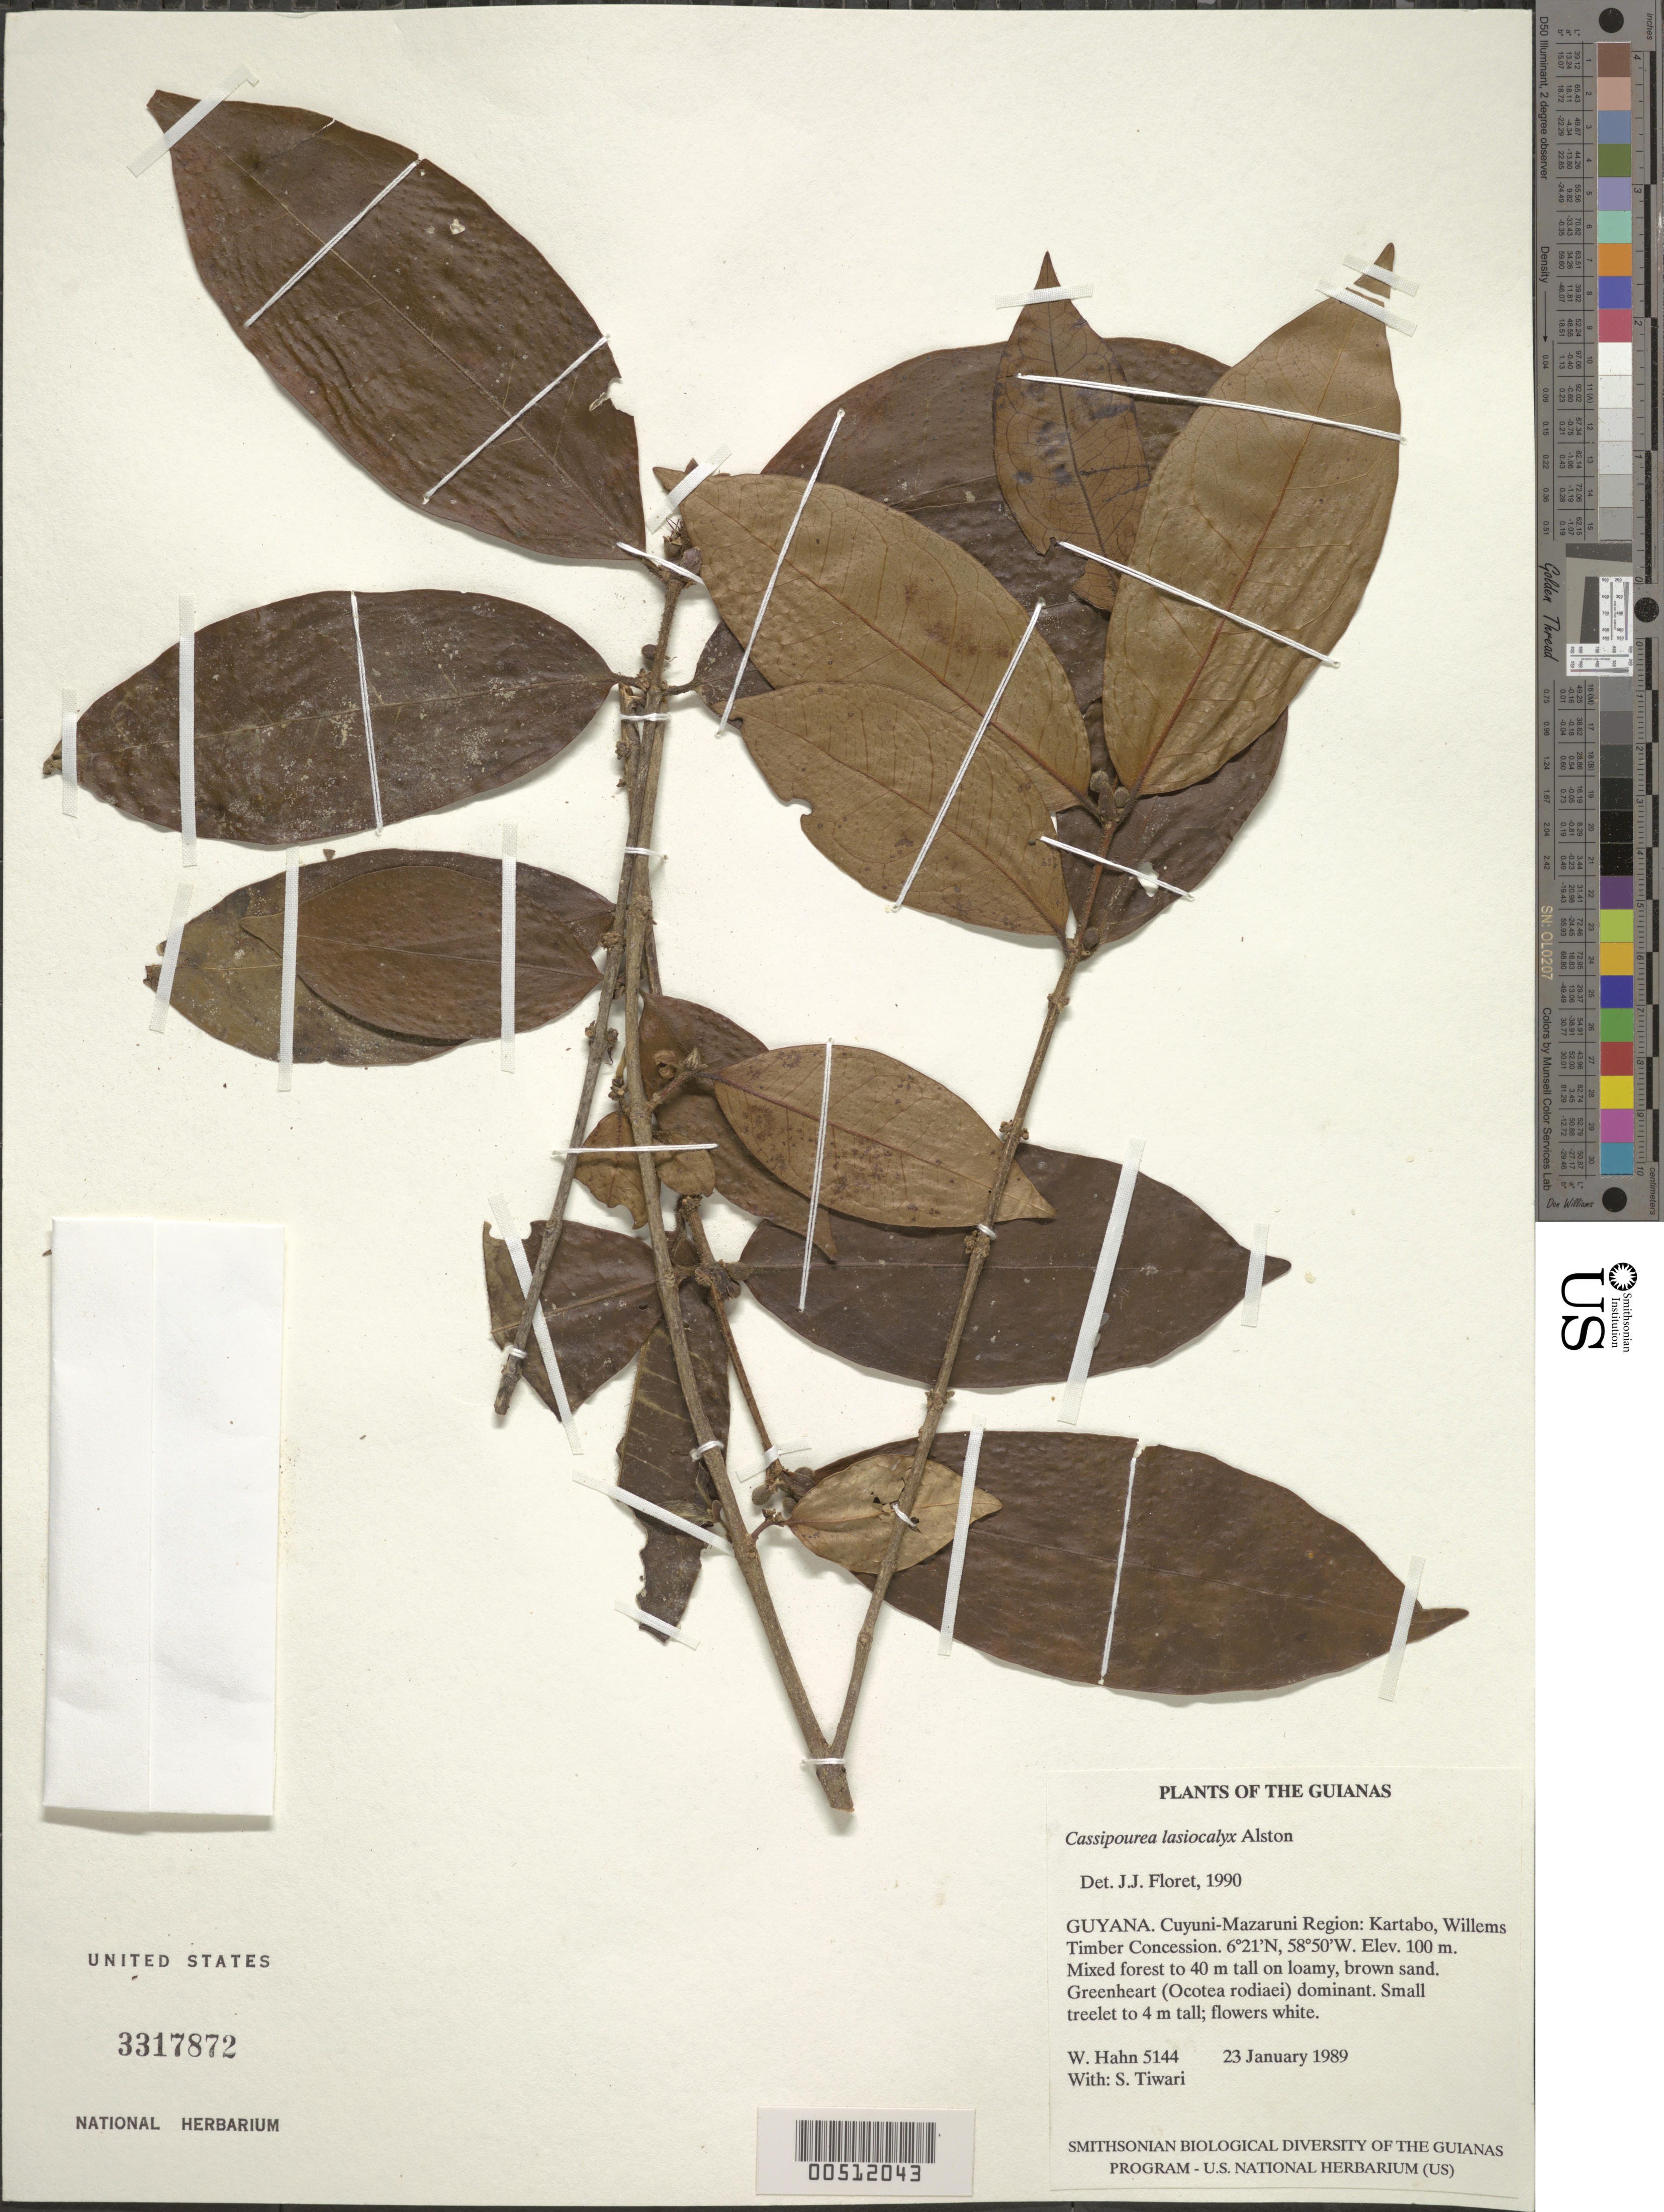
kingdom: Plantae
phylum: Tracheophyta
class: Magnoliopsida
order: Malpighiales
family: Rhizophoraceae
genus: Cassipourea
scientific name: Cassipourea lasiocalyx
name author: Alston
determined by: Floret, J. J.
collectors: W. Hahn & S. Tiwari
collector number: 5144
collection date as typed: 23 January 1989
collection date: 1989-01-23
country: Guyana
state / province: Cuyuni-Mazaruni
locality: Kartabo, Willems Timber concession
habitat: Mixed forest to 40 m tall on loamy, brown sand. Greenheart (Ocotea rodiaei) dominant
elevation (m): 100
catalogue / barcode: US 3317872